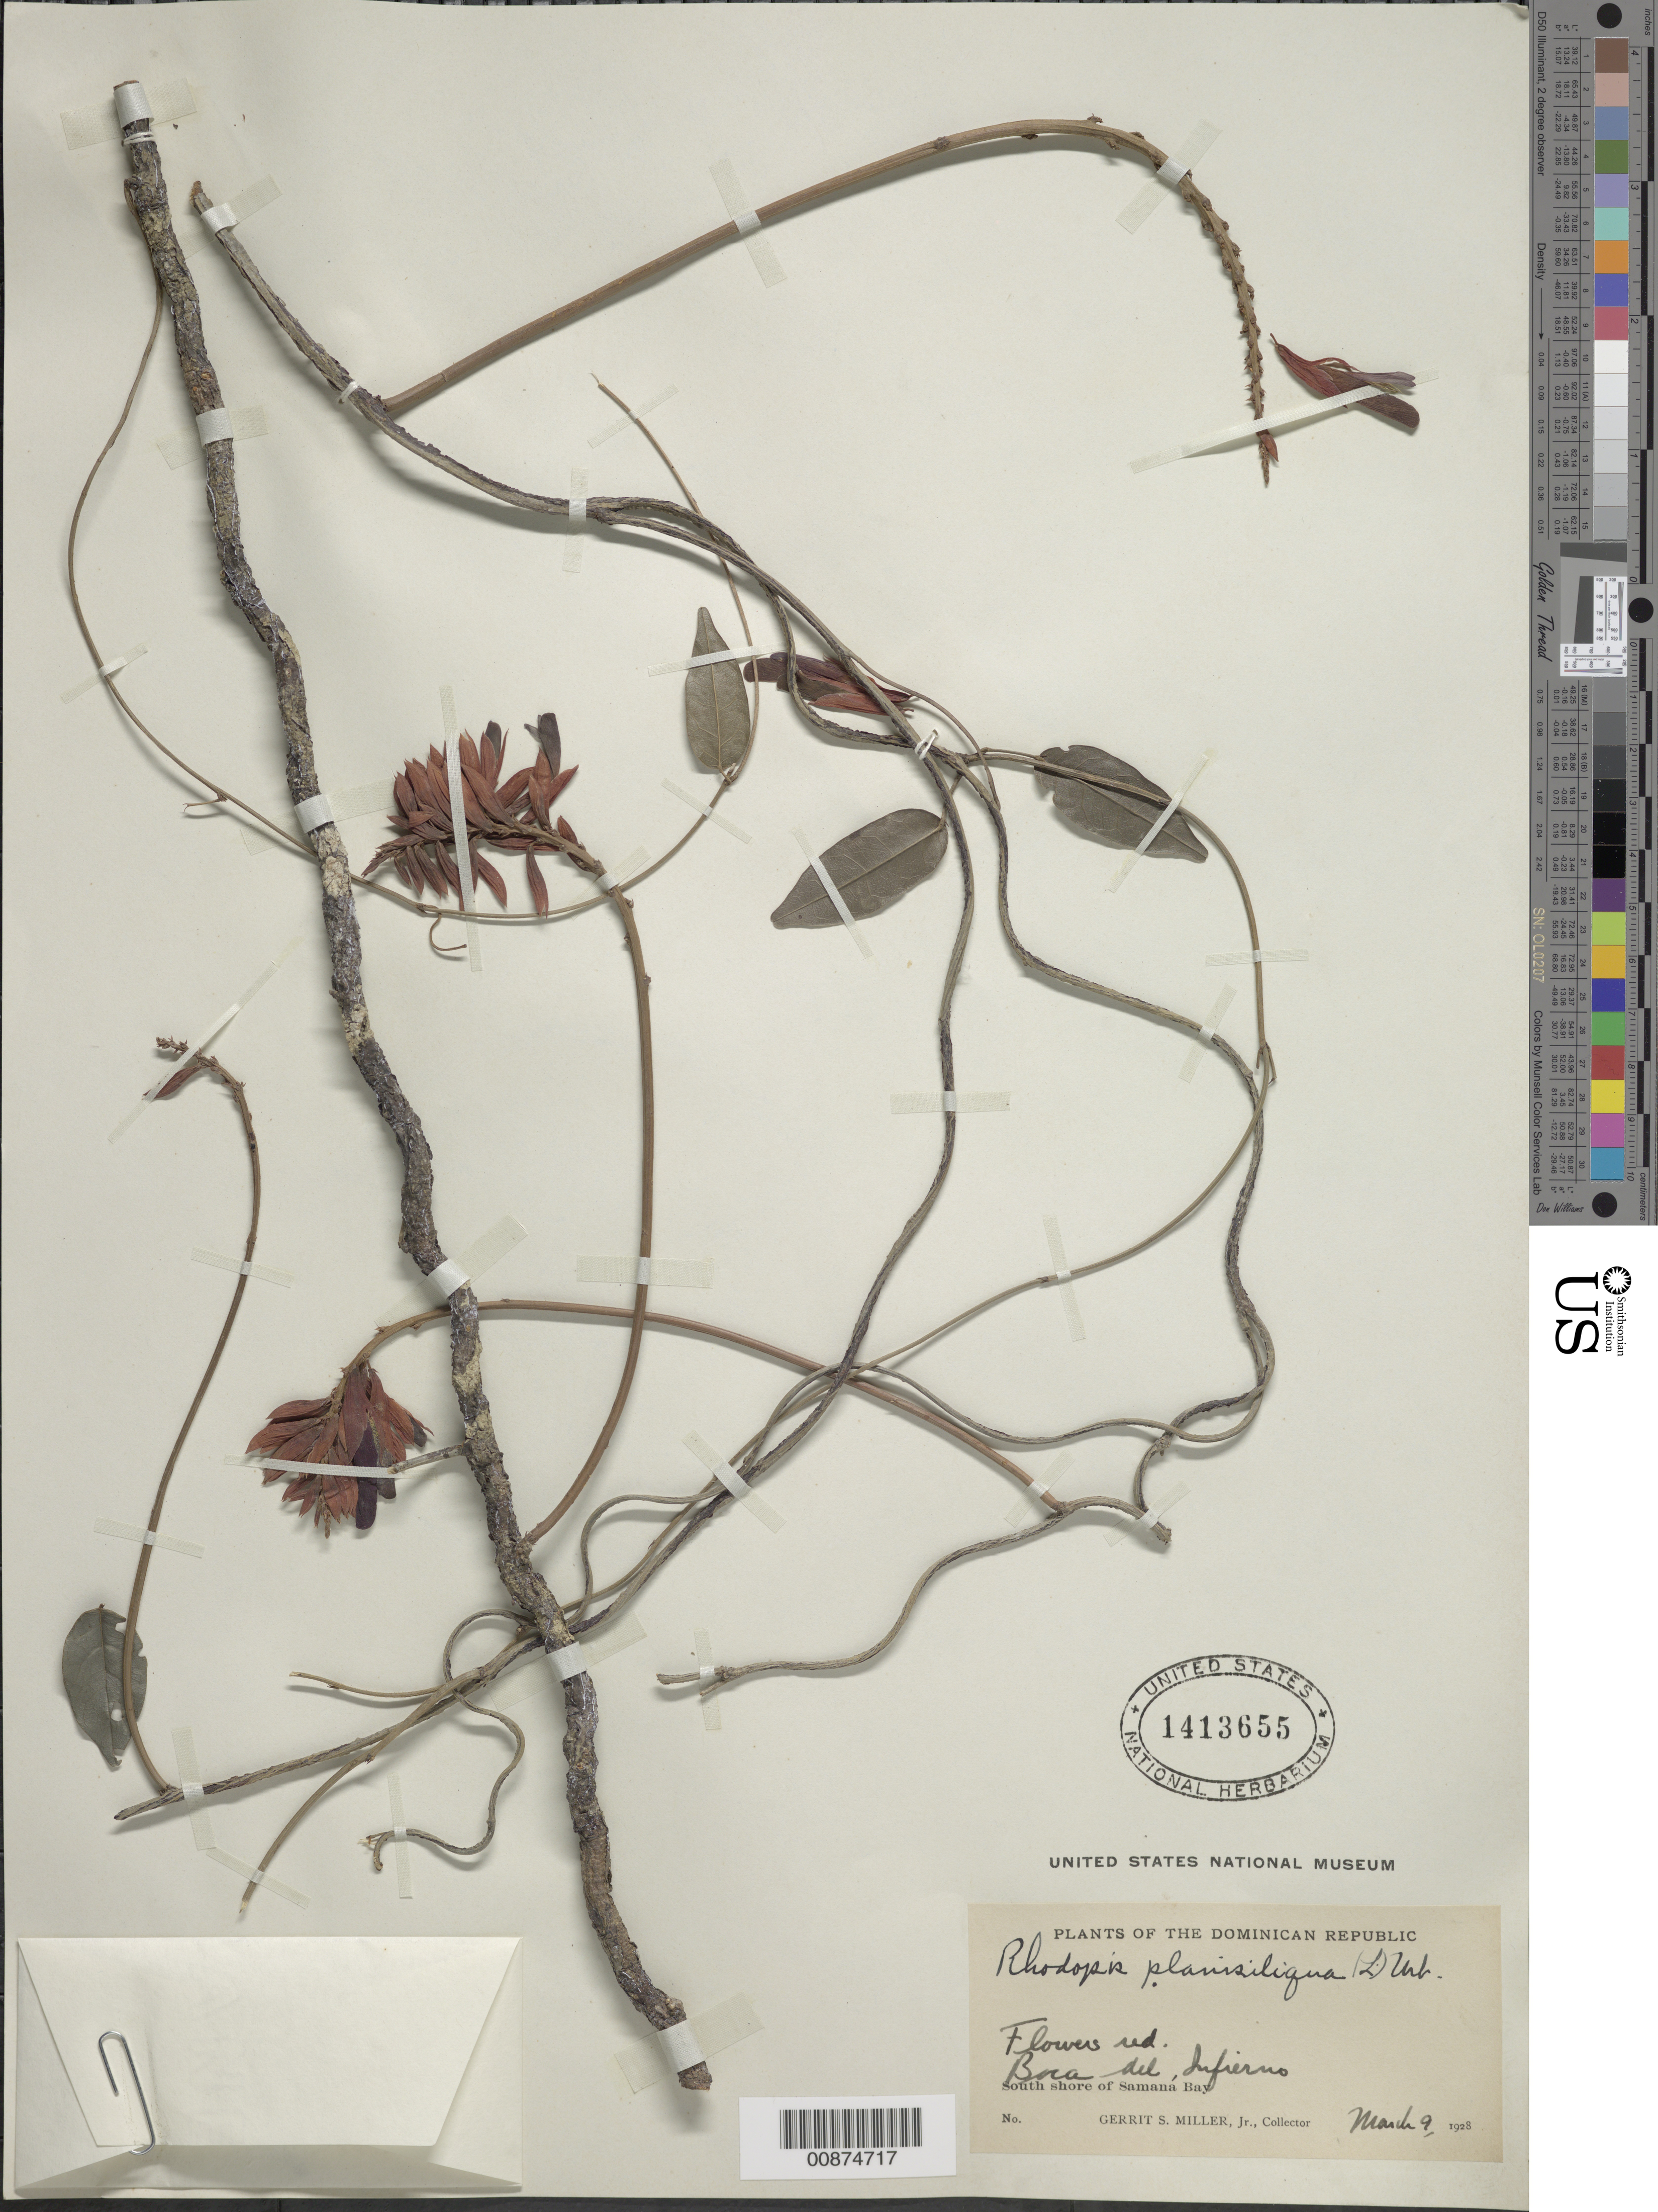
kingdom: Plantae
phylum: Tracheophyta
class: Magnoliopsida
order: Fabales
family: Fabaceae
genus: Rhodopis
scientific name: Rhodopis planisiliqua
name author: (L.) Urb.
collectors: G. S. Miller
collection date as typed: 09 Mar 1928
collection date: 1928-03-09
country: Dominican Republic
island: Hispaniola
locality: Boca del Infierno. South shore of Samaná Bay.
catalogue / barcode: US 1413655